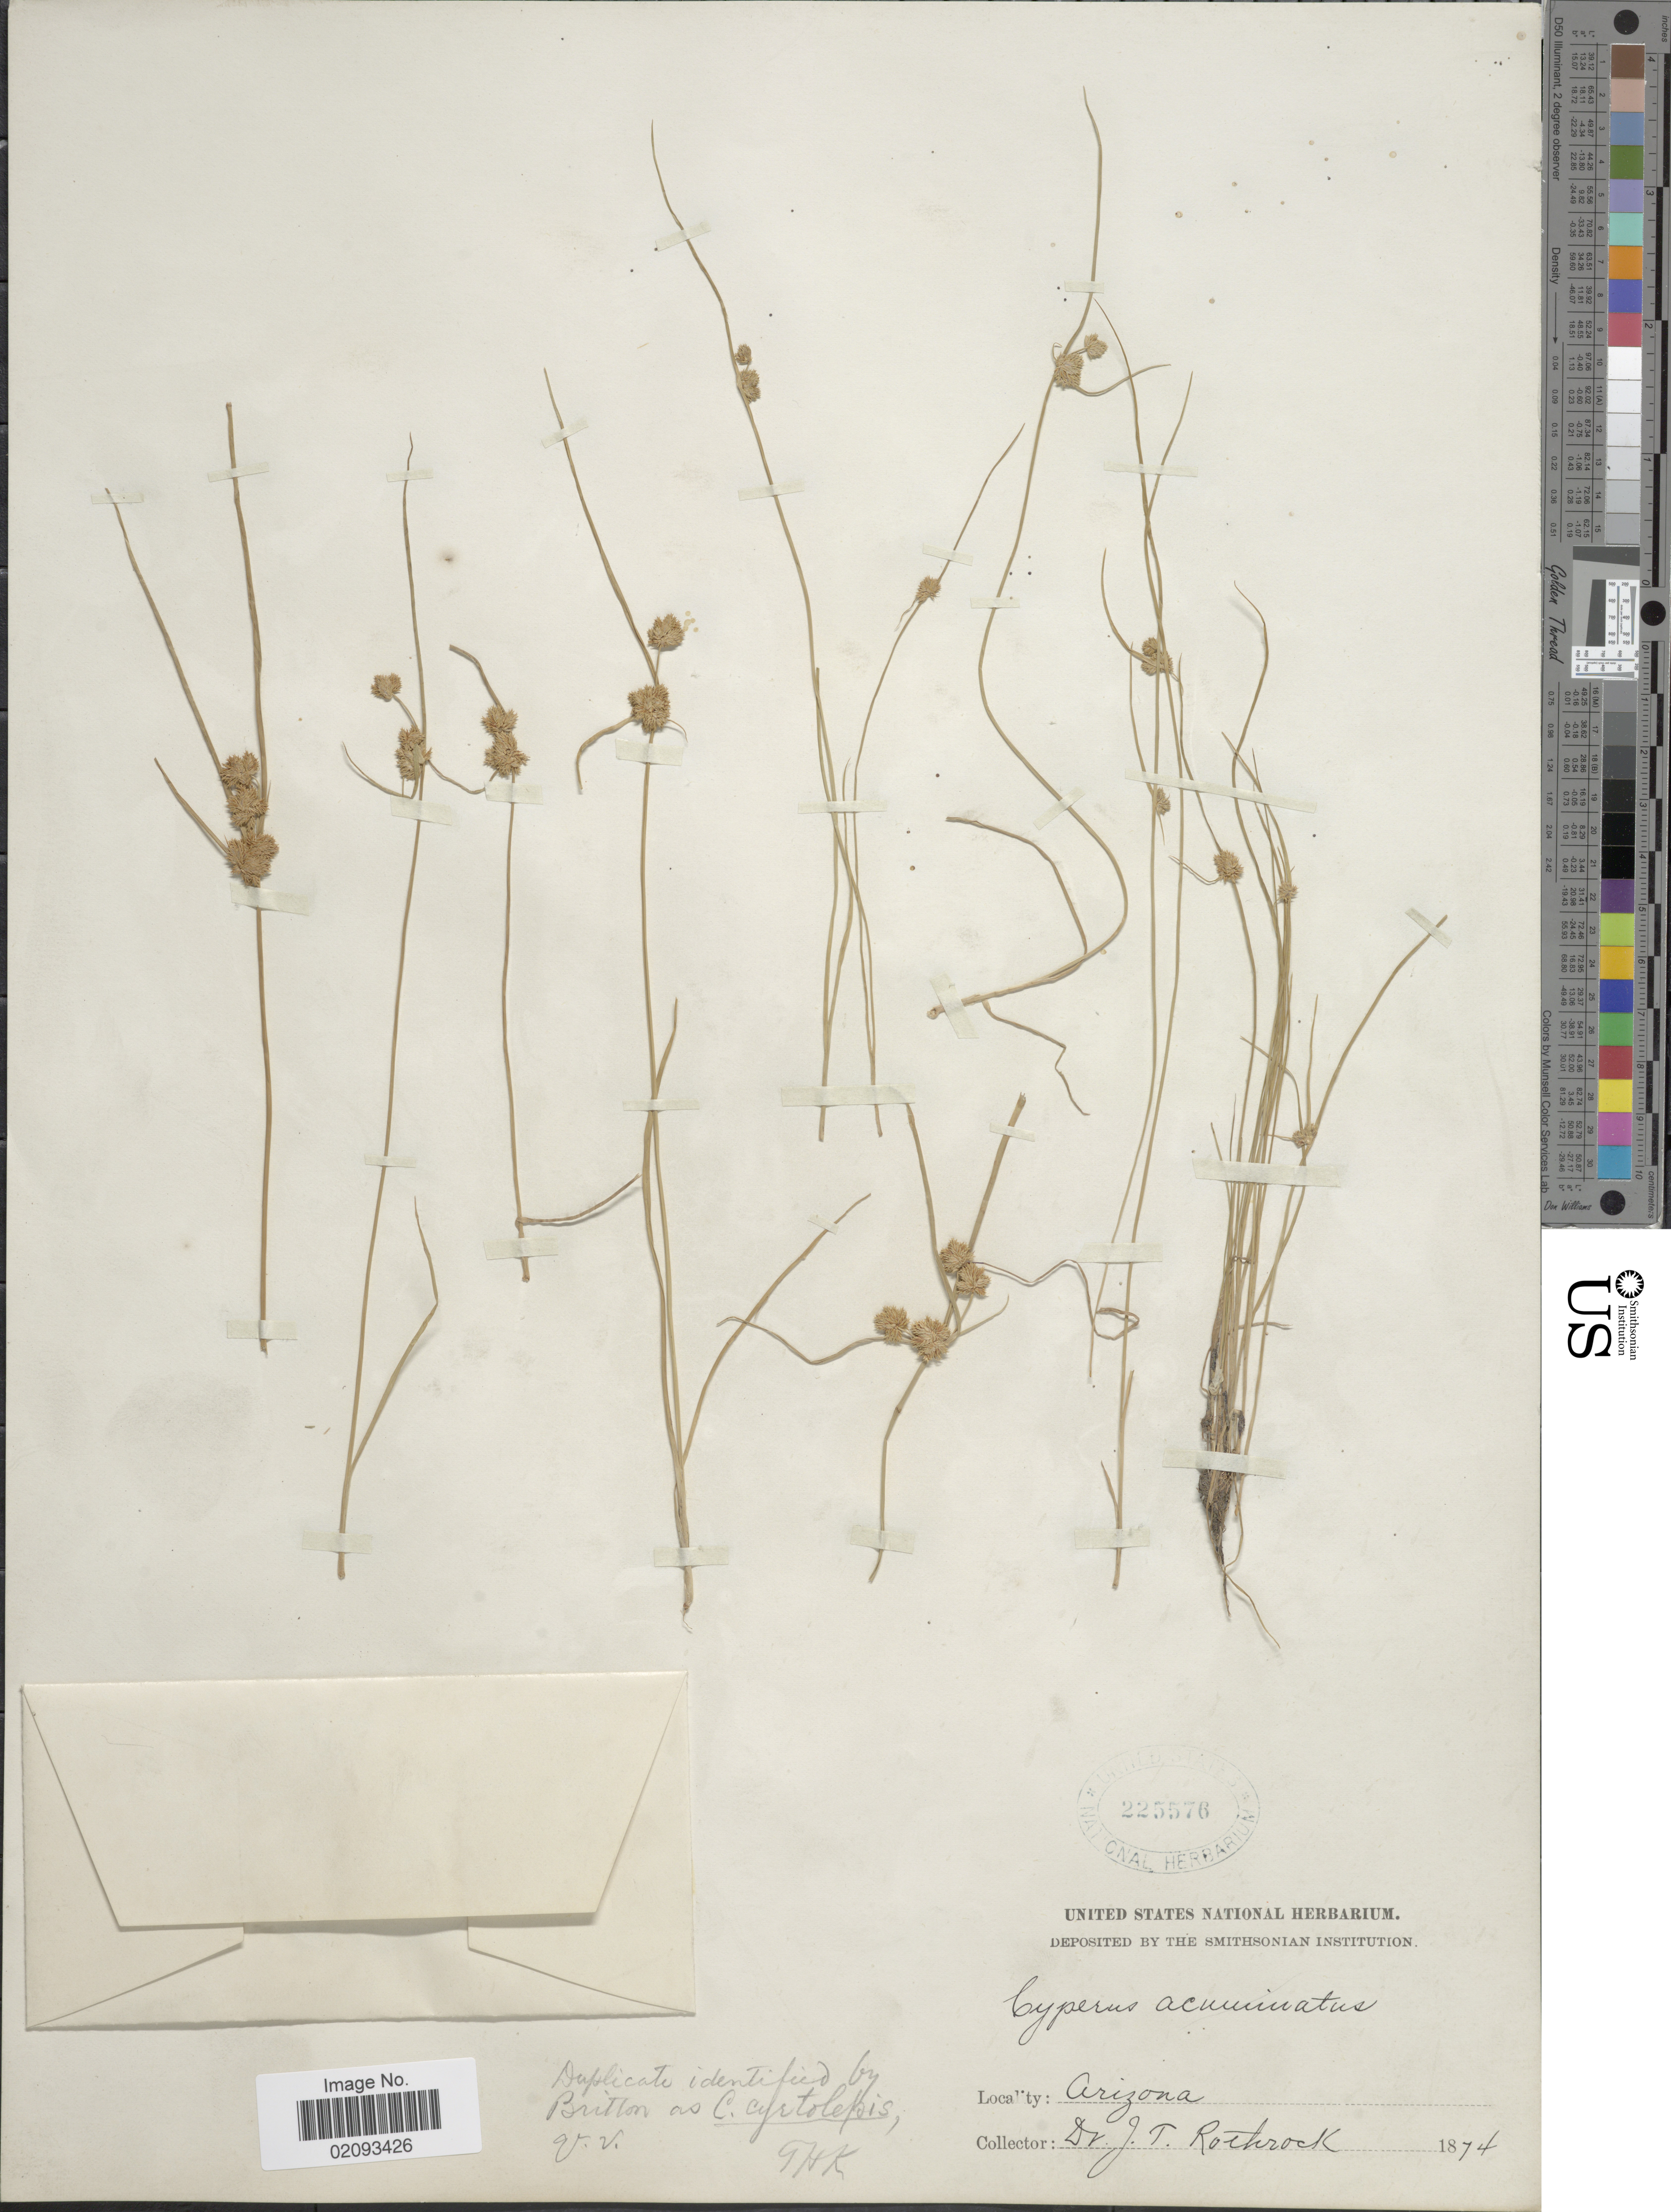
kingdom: Plantae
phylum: Tracheophyta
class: Liliopsida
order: Poales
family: Cyperaceae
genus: Cyperus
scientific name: Cyperus acuminatus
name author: Torr. & Hook.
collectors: J. T. Rothrock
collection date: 1874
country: United States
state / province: Arizona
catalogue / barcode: US 225576